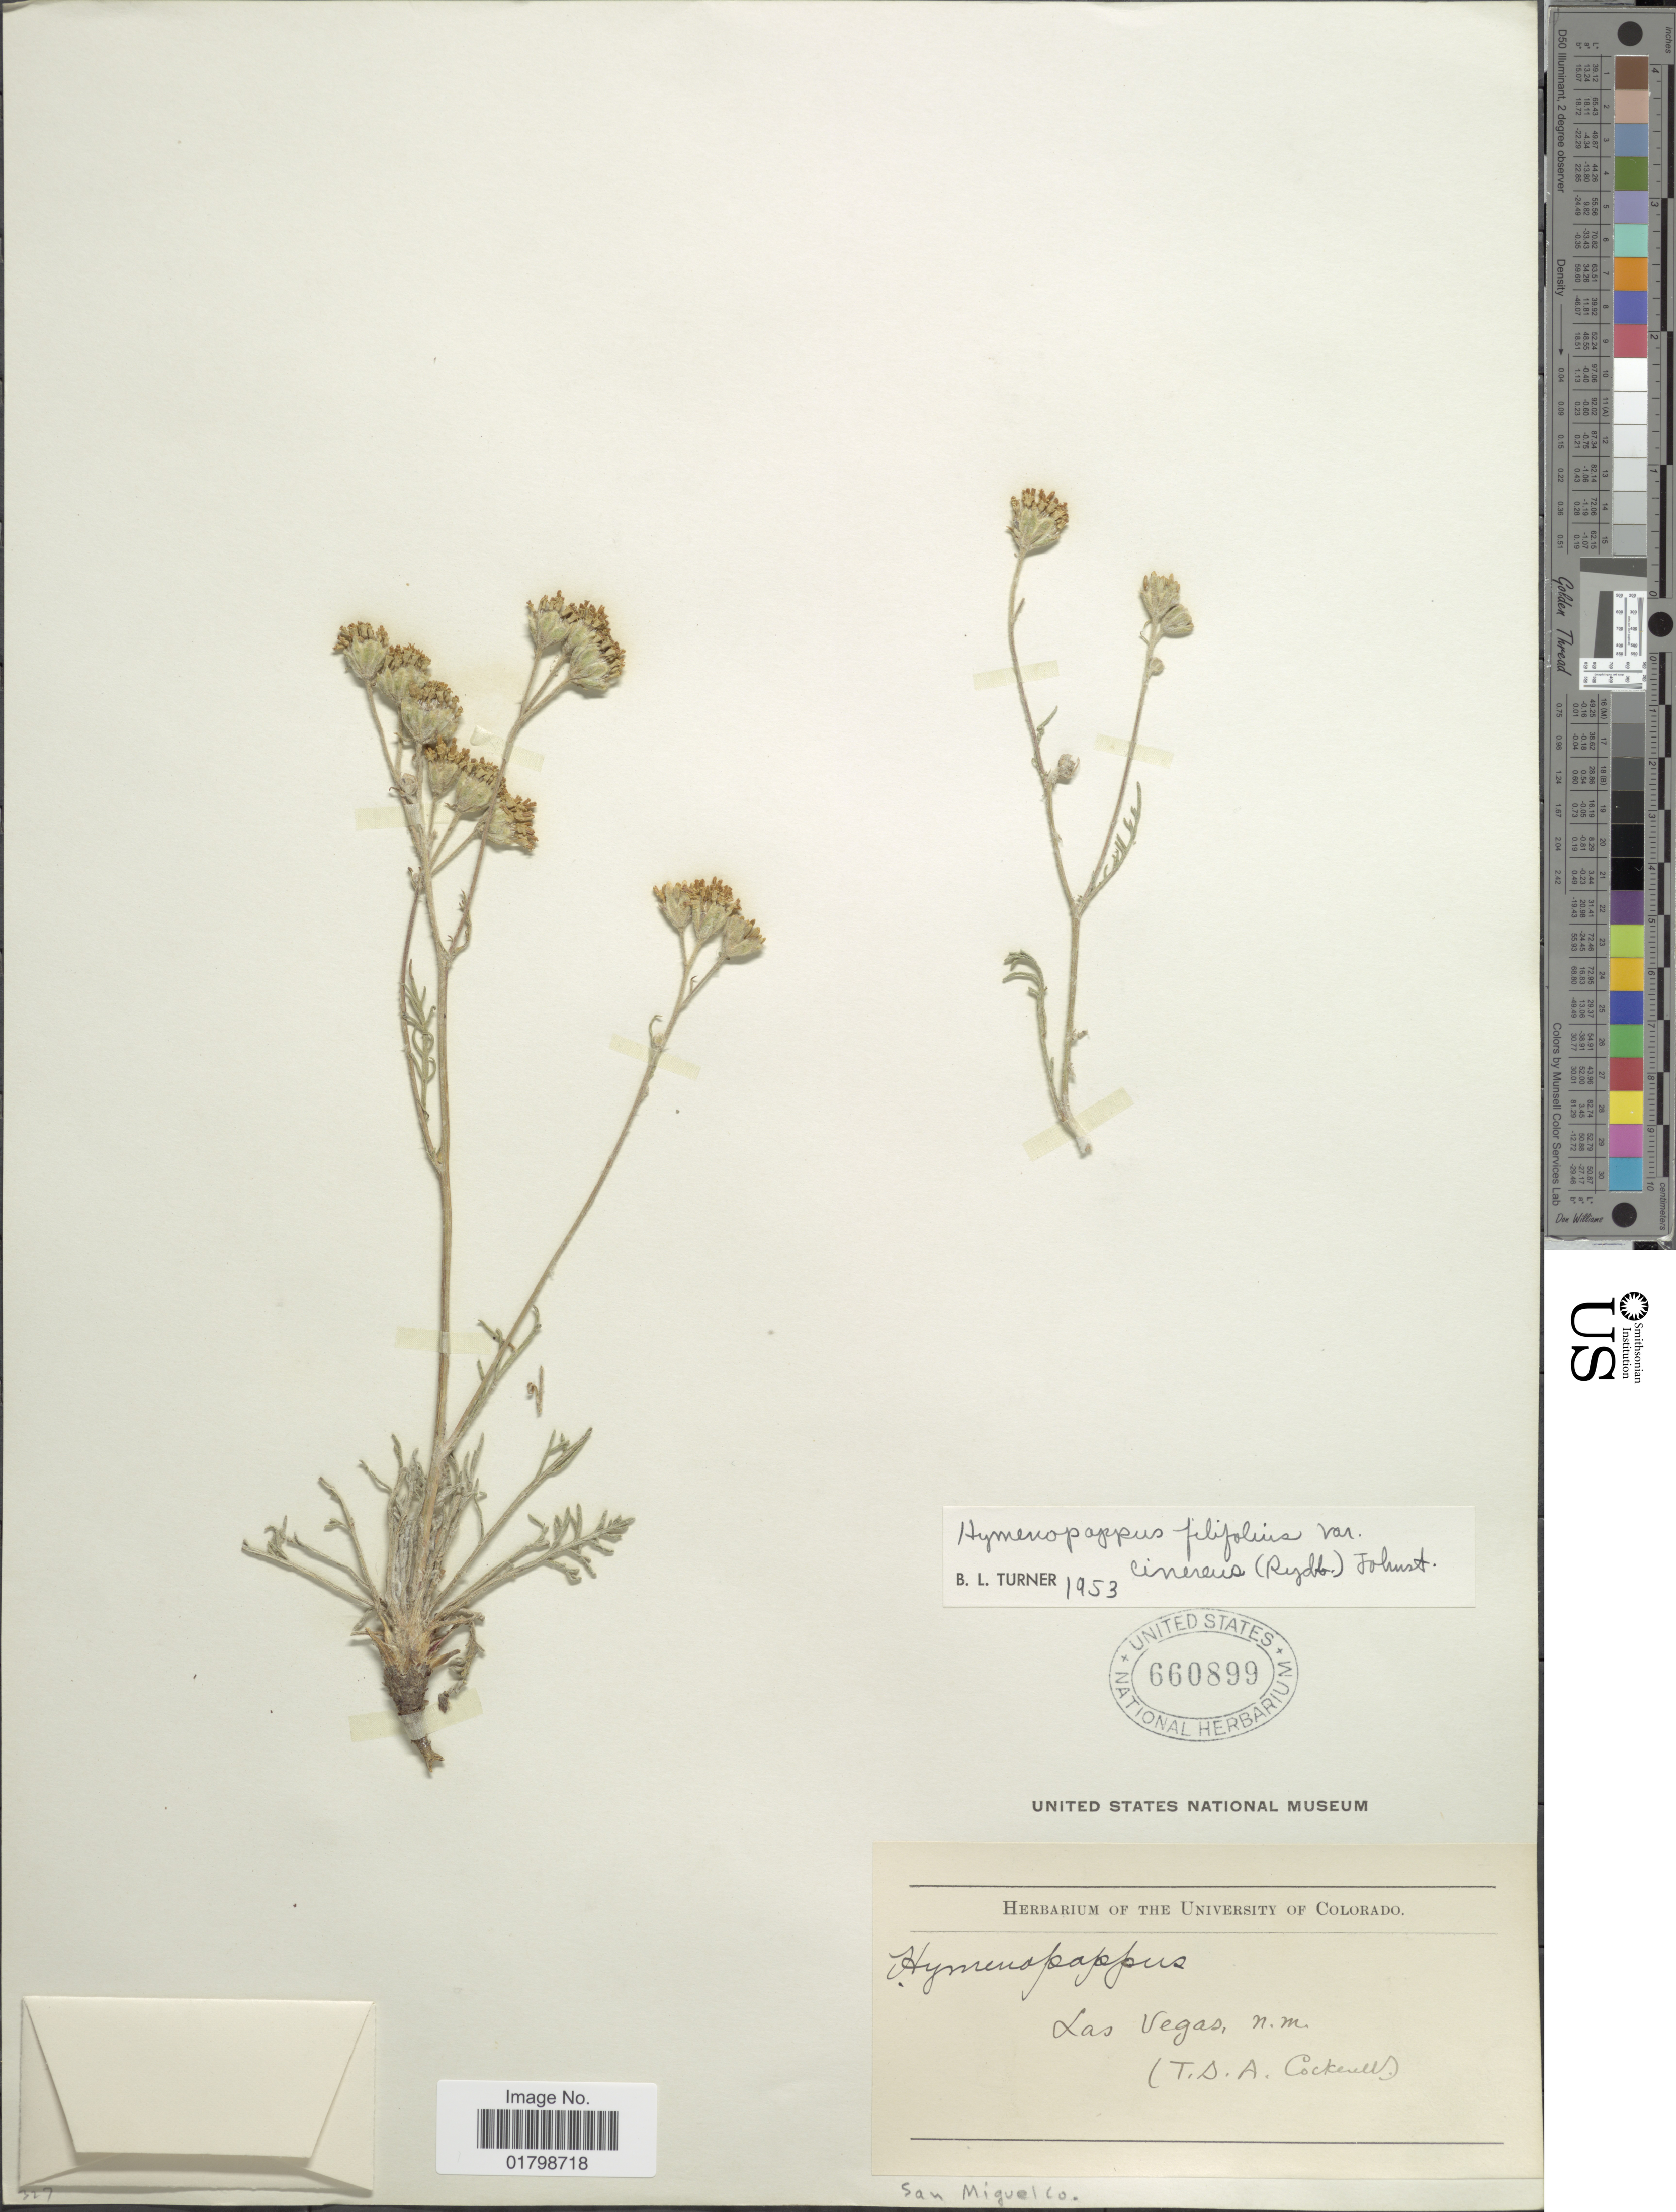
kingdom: Plantae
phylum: Tracheophyta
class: Magnoliopsida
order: Asterales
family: Asteraceae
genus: Hymenopappus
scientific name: Hymenopappus filifolius var. cinereus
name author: (Rydb.) I.M. Johnst.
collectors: T. Cockerell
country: United States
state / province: New Mexico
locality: Las Vegas, San Miguel Co., San Miguel Co.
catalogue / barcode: US 660899